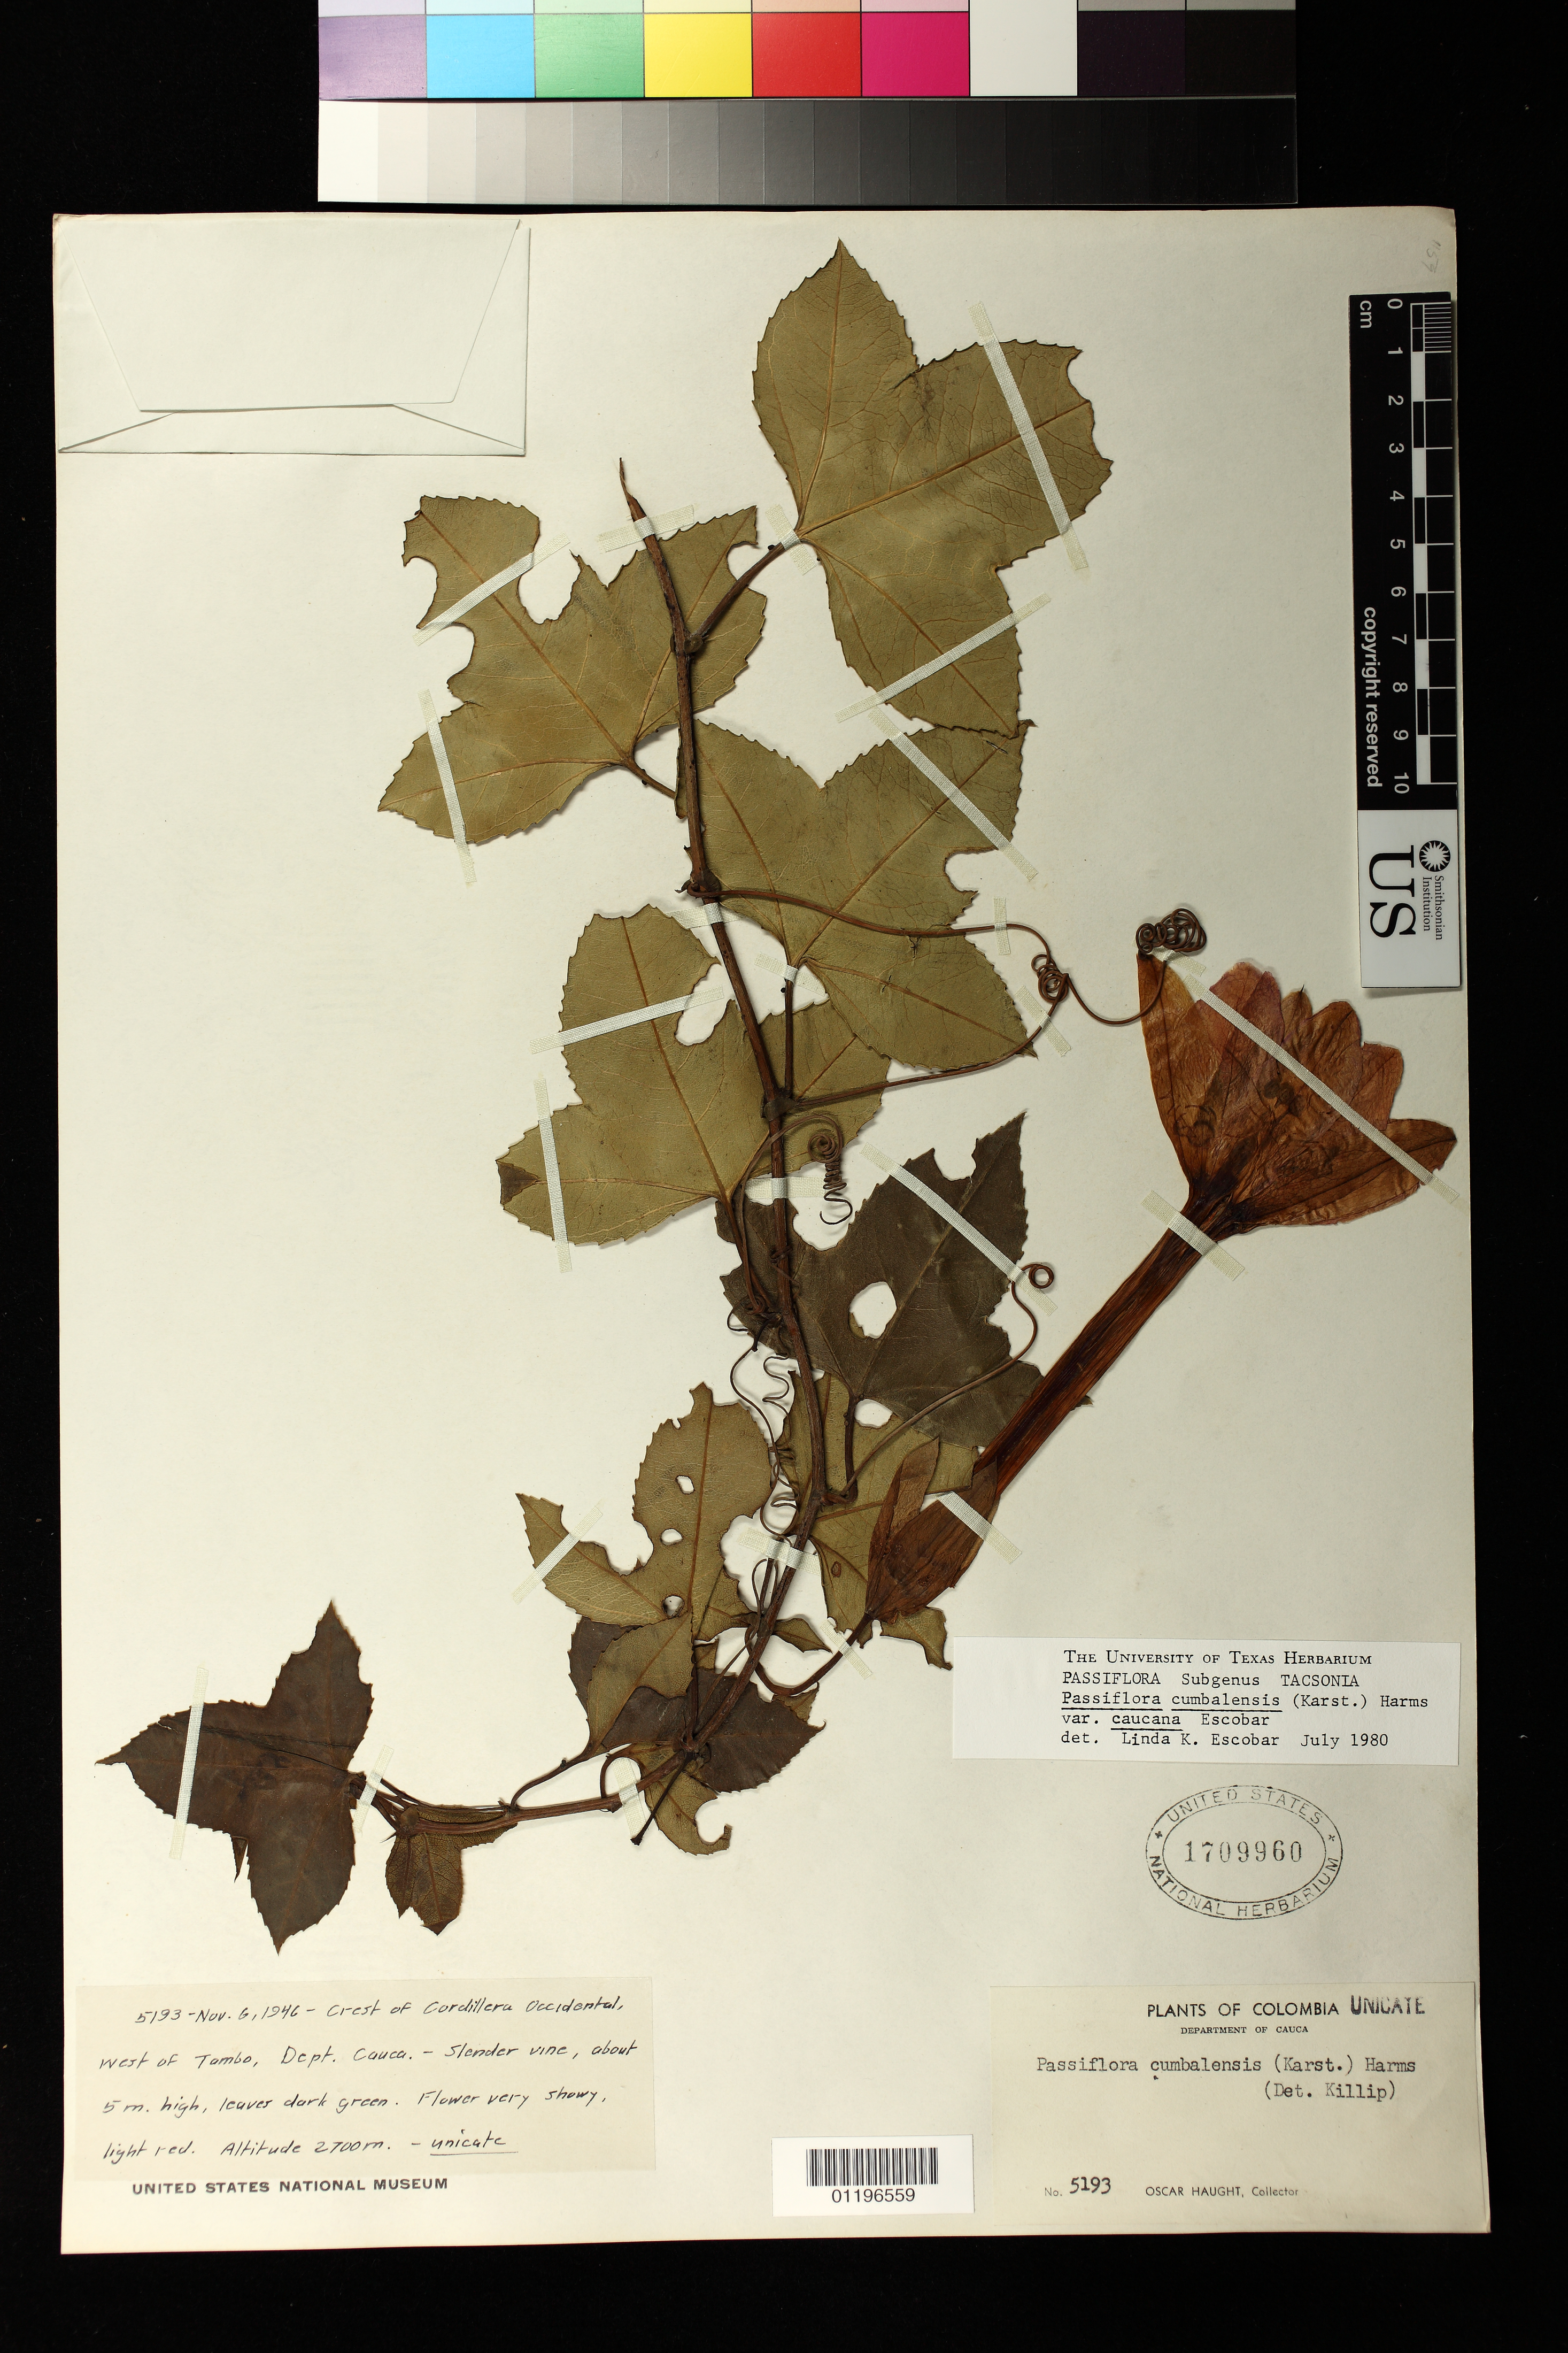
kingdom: Plantae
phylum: Tracheophyta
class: Magnoliopsida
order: Malpighiales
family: Passifloraceae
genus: Passiflora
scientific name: Passiflora cumbalensis var. caucana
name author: L.K. Escobar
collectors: O. L. Haught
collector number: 5193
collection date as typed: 11 Jun 1946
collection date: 1946-06-11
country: Colombia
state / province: Cauca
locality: Crest of Cordillera Occidental, west of Tambo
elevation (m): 2700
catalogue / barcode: US 1709960